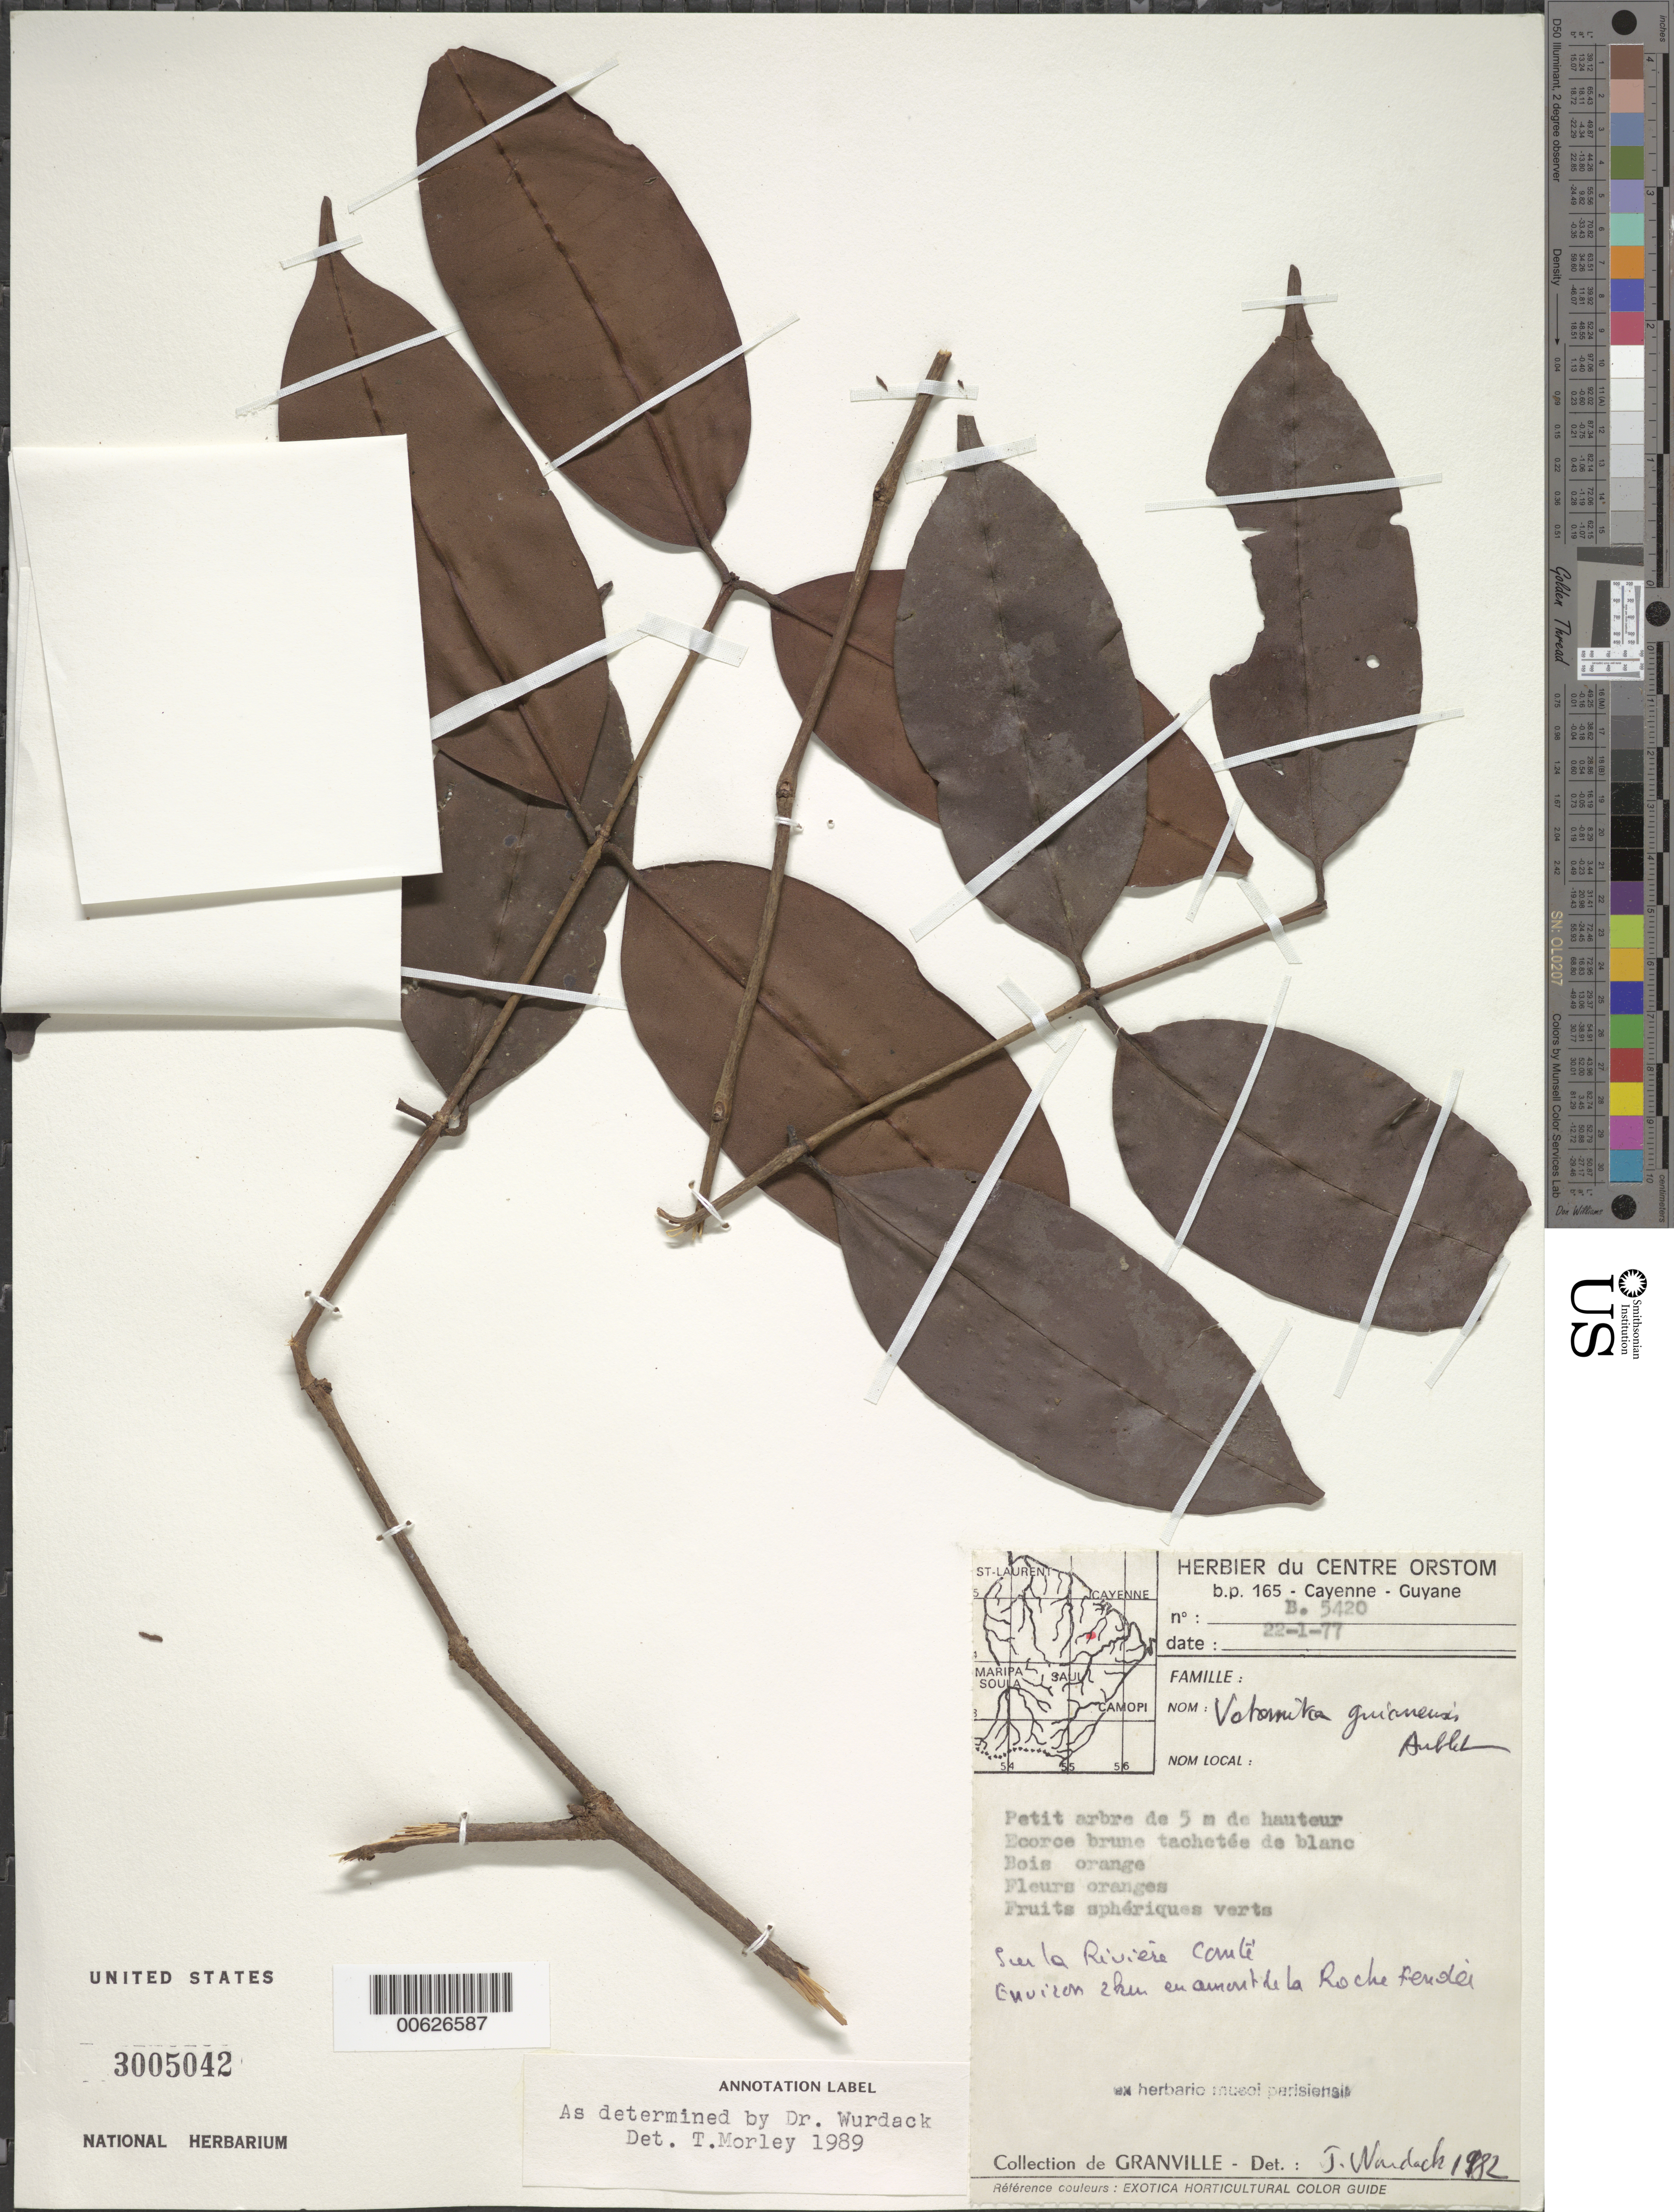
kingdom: Plantae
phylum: Tracheophyta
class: Magnoliopsida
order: Myrtales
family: Melastomataceae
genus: Votomita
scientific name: Votomita guianensis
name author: Aubl.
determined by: Morley, T.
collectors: J.-J. de Granville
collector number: B 5420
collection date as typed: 22-Jan-77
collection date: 1977-01-22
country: French Guiana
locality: Rivere Comte, environ 2 km apres la Roche Fendee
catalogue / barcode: US 3005042